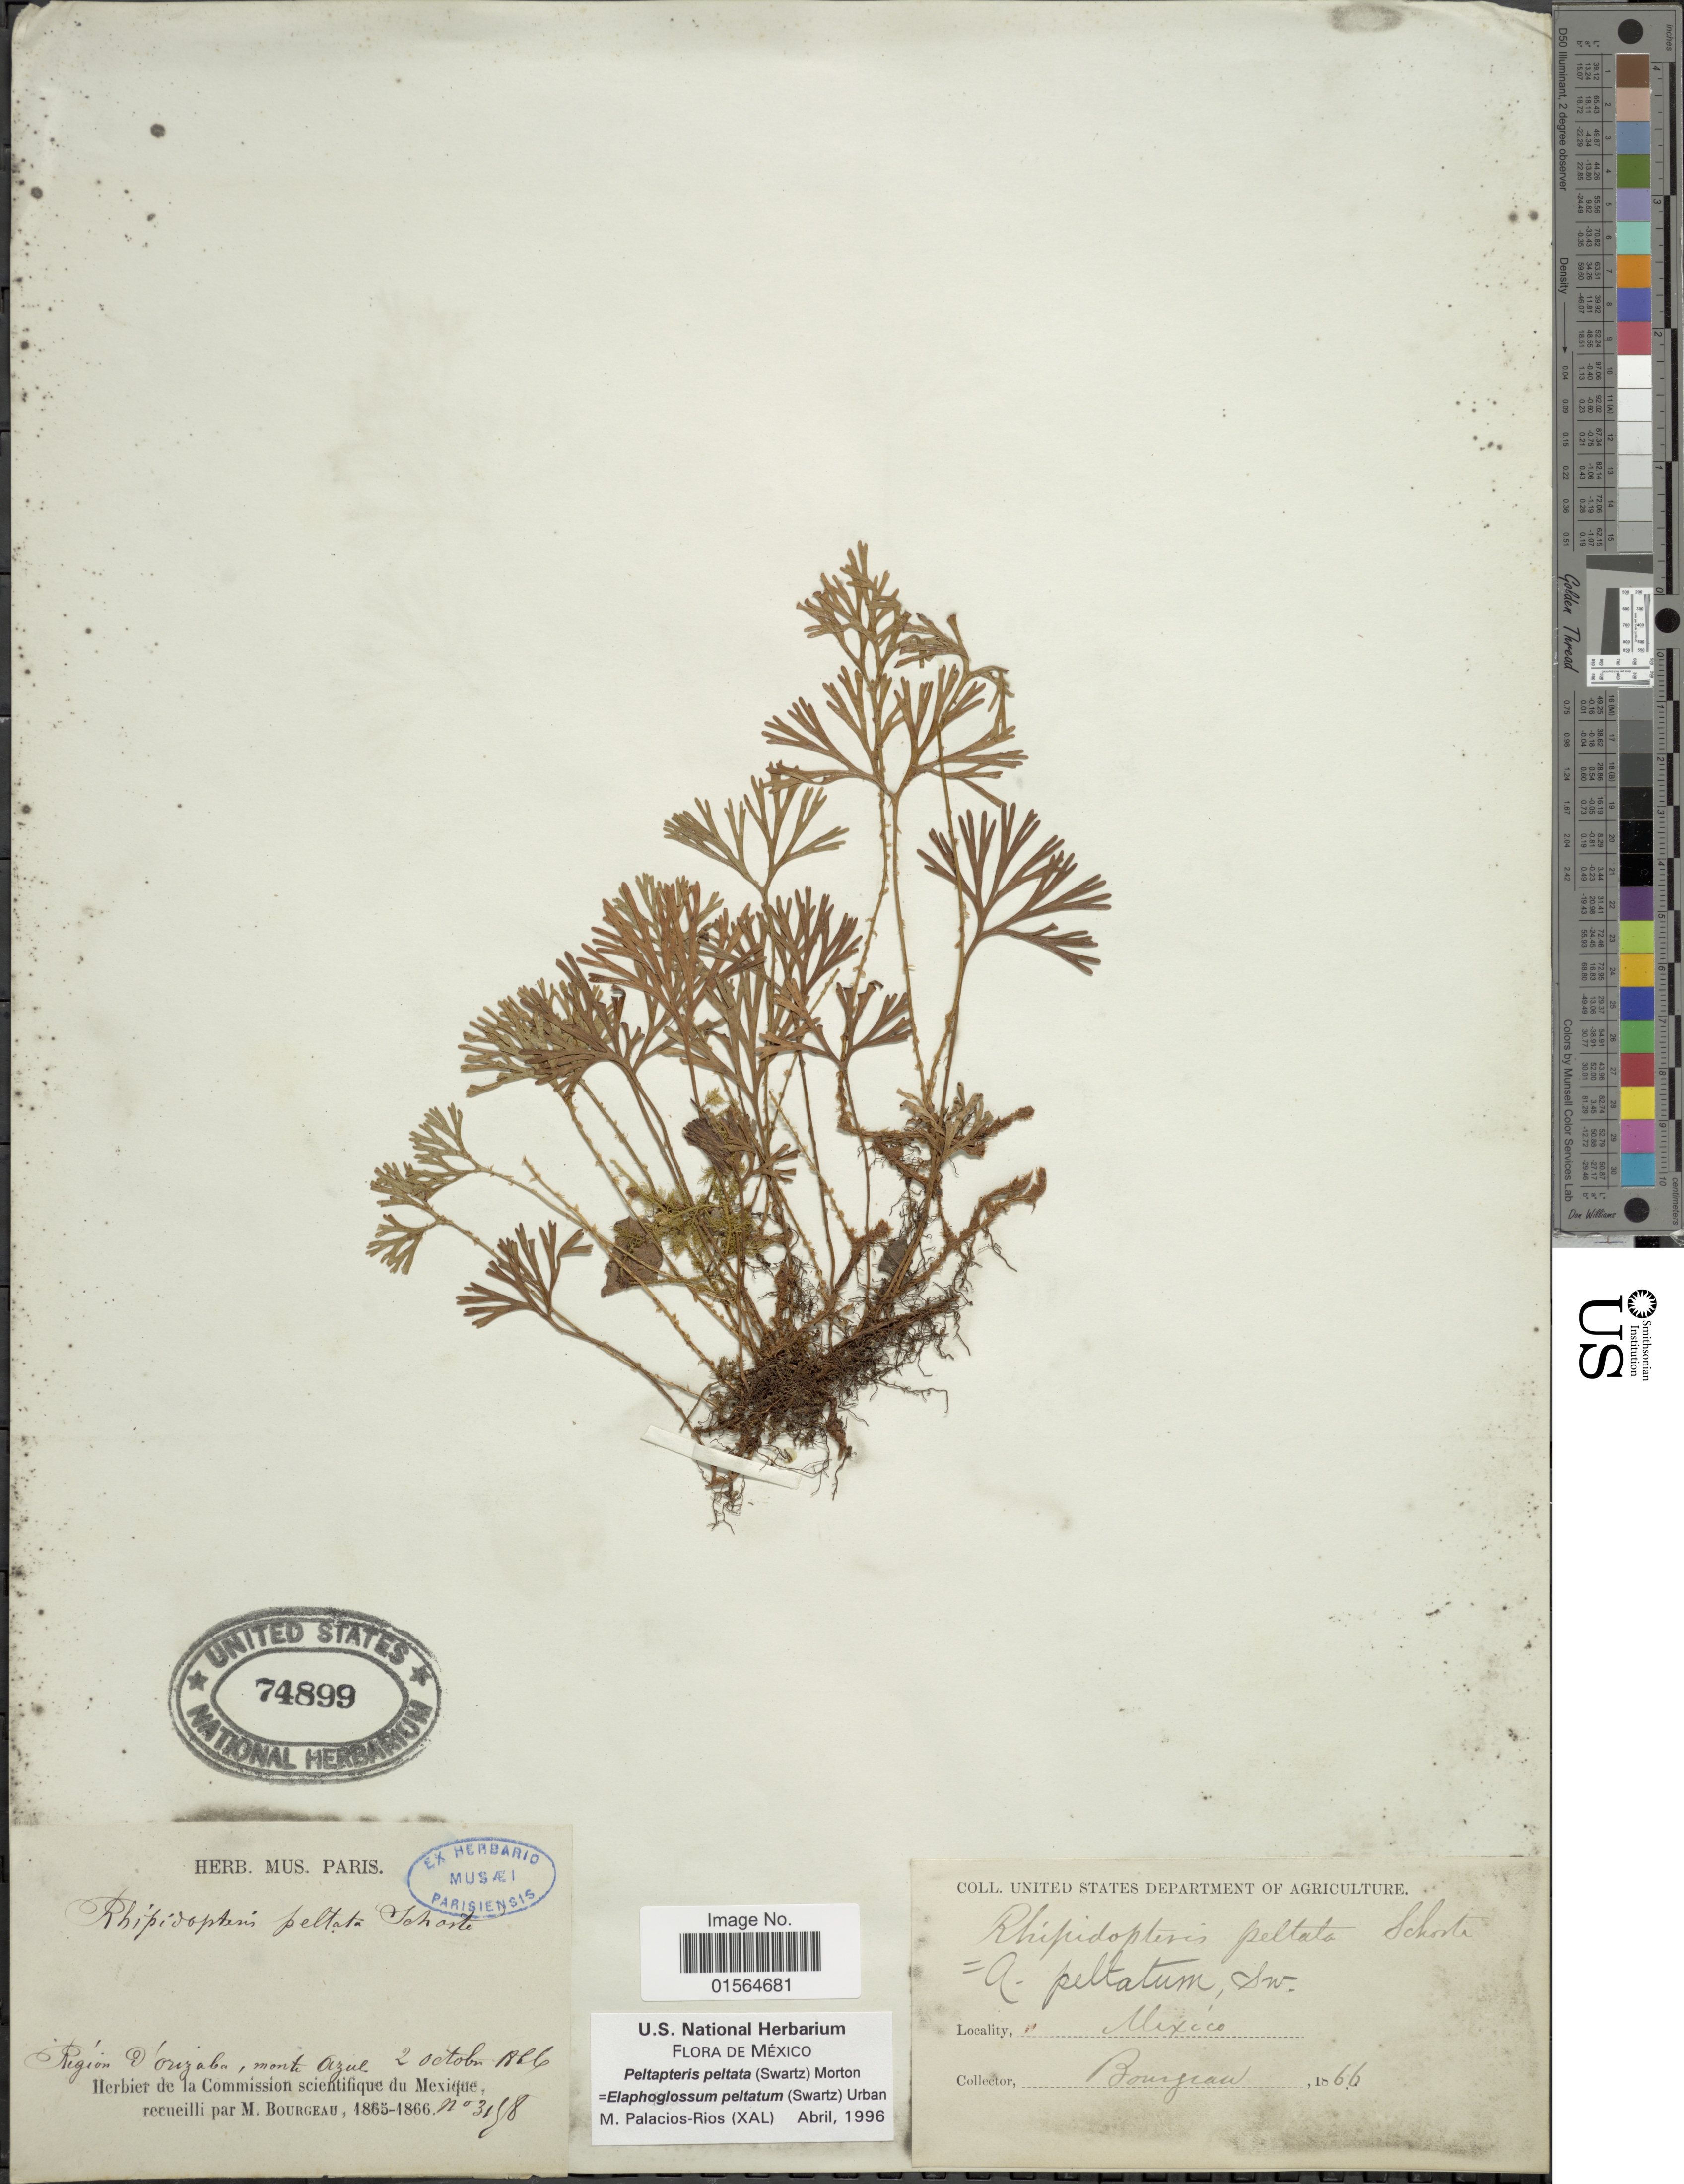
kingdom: Plantae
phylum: Tracheophyta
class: Polypodiopsida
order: Polypodiales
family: Dryopteridaceae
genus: Elaphoglossum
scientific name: Elaphoglossum peltatum f. peltatum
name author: (Sw.) Urb.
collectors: M. Bourgeau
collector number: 3198*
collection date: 1866-10-02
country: Mexico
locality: Région d'Orizaba, Monte Azul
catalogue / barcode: US 74899